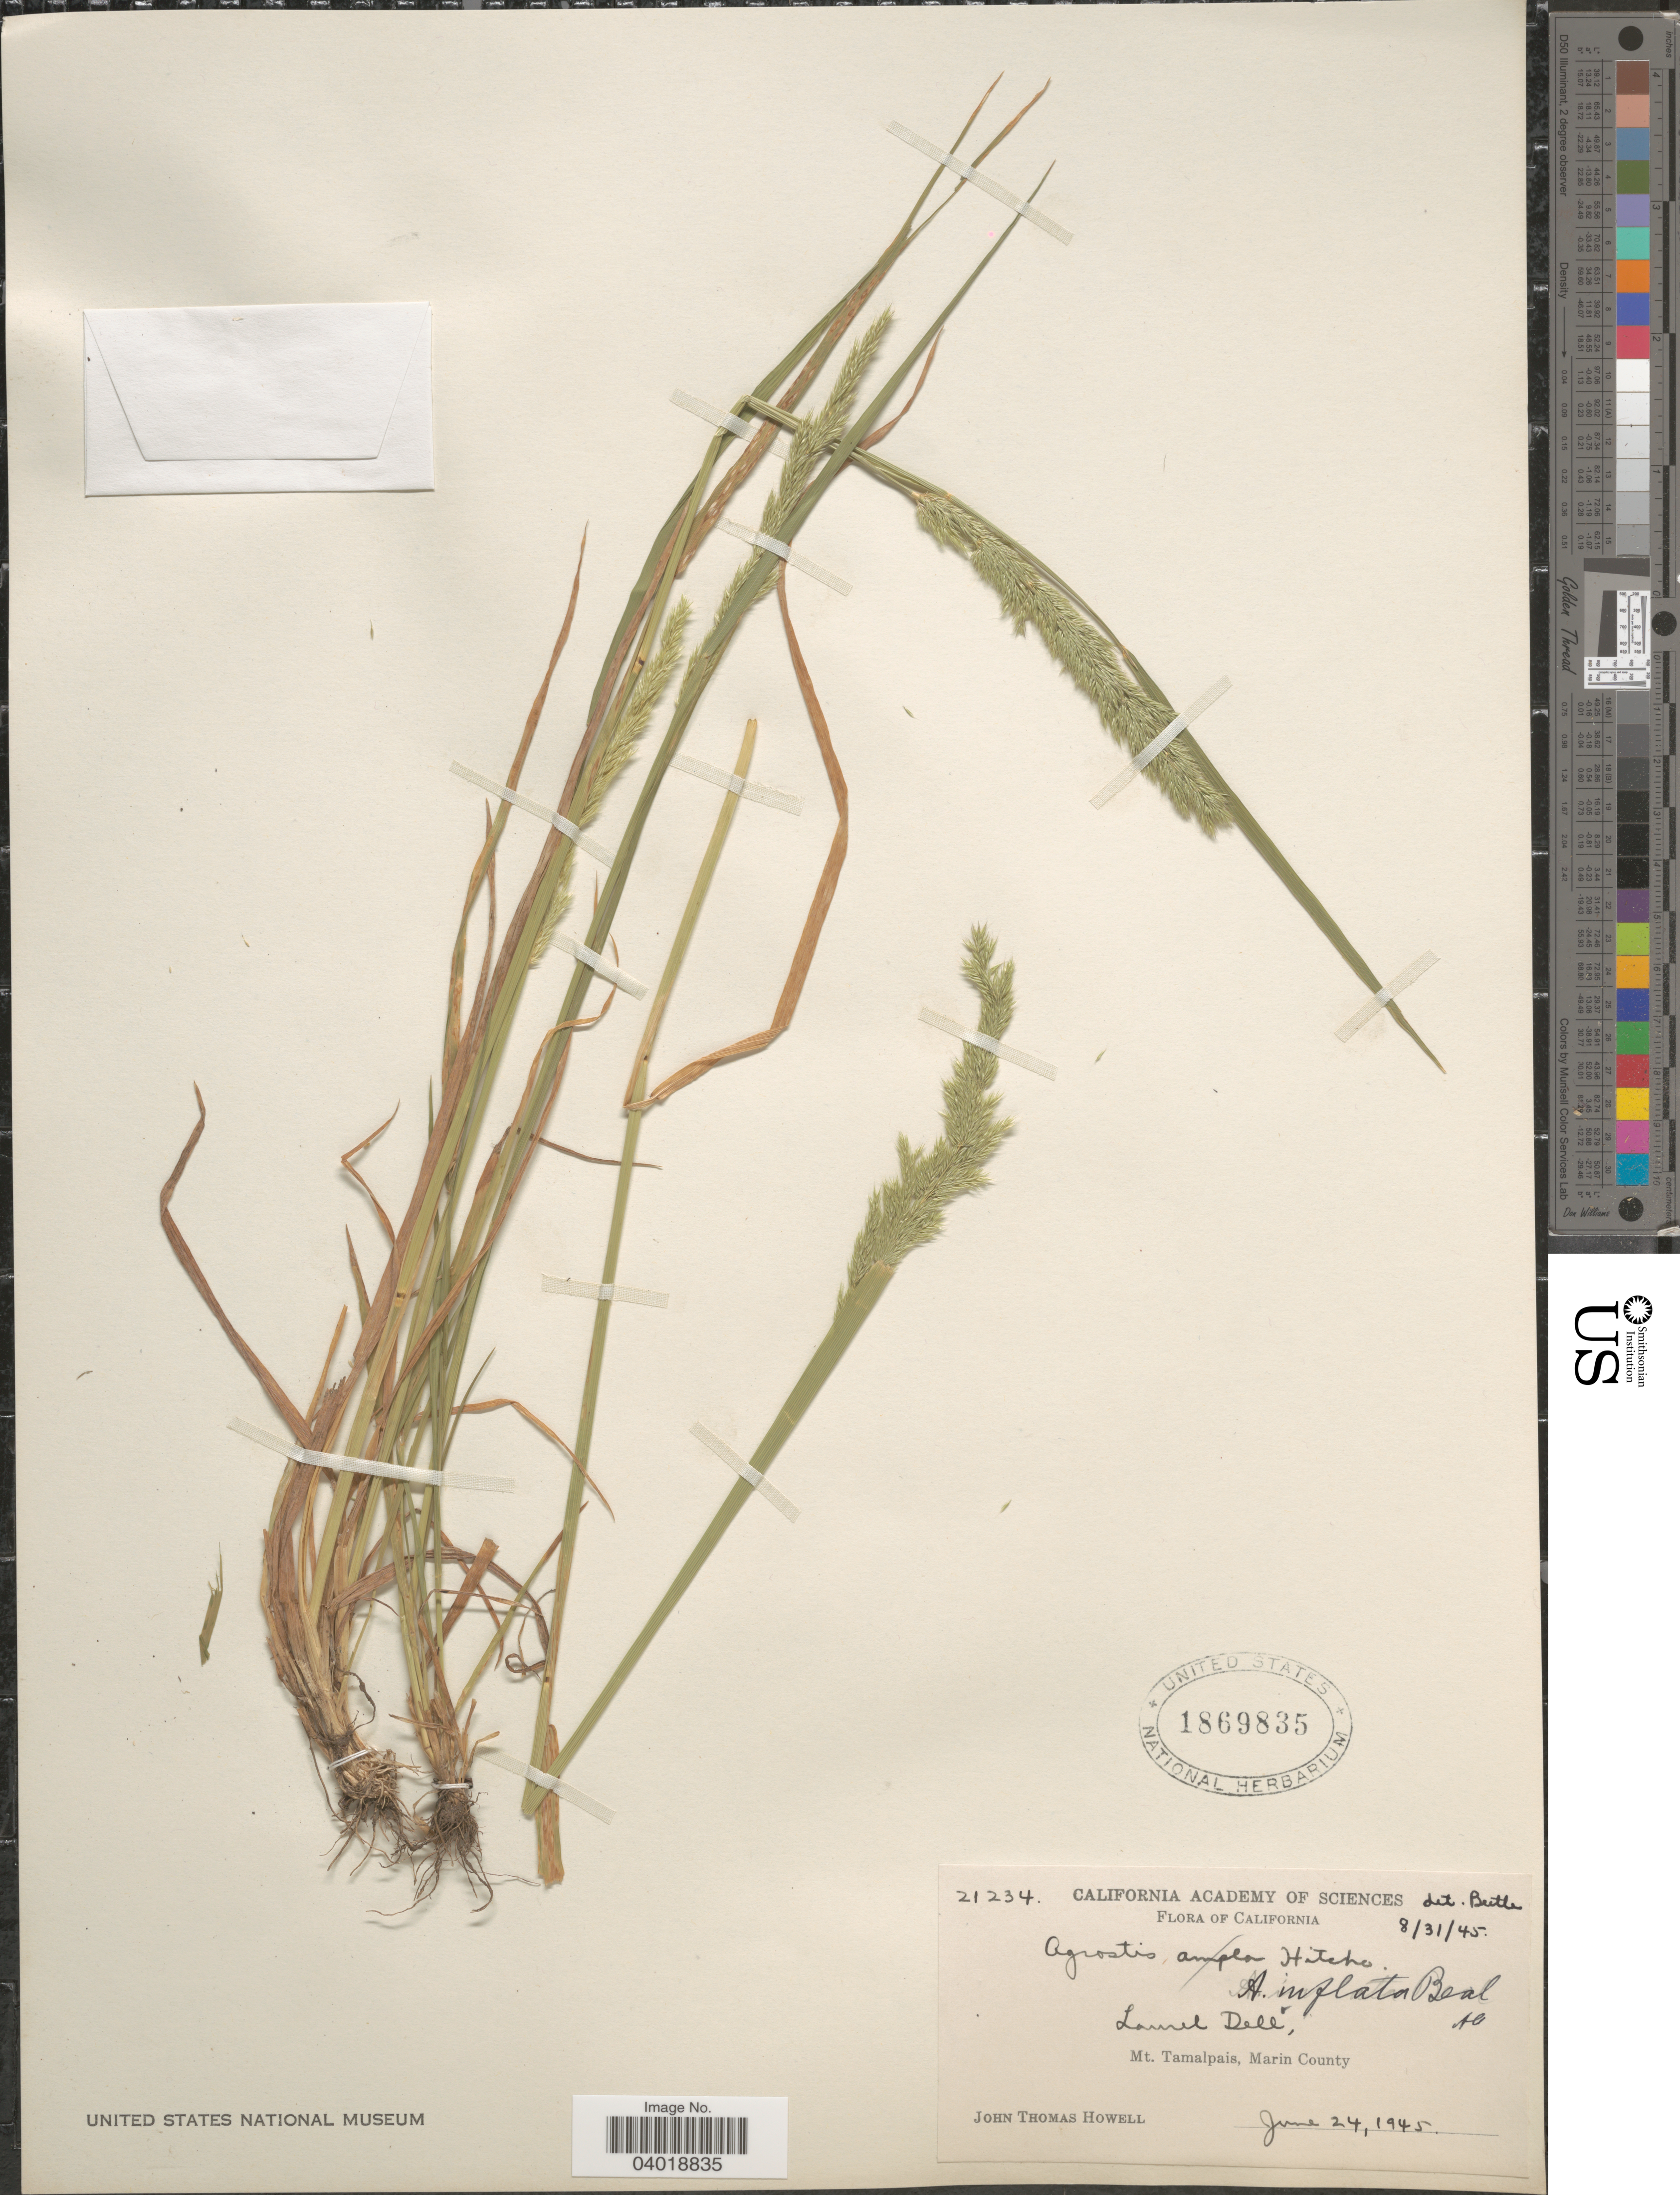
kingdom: Plantae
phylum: Tracheophyta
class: Liliopsida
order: Poales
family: Poaceae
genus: Agrostis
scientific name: Agrostis exarata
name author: Trin.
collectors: J. T. Howell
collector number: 21234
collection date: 1945-06-24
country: United States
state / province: California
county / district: Marin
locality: Laurel Dell, Mt. Tamalpais, Marin County.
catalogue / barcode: US 1869835